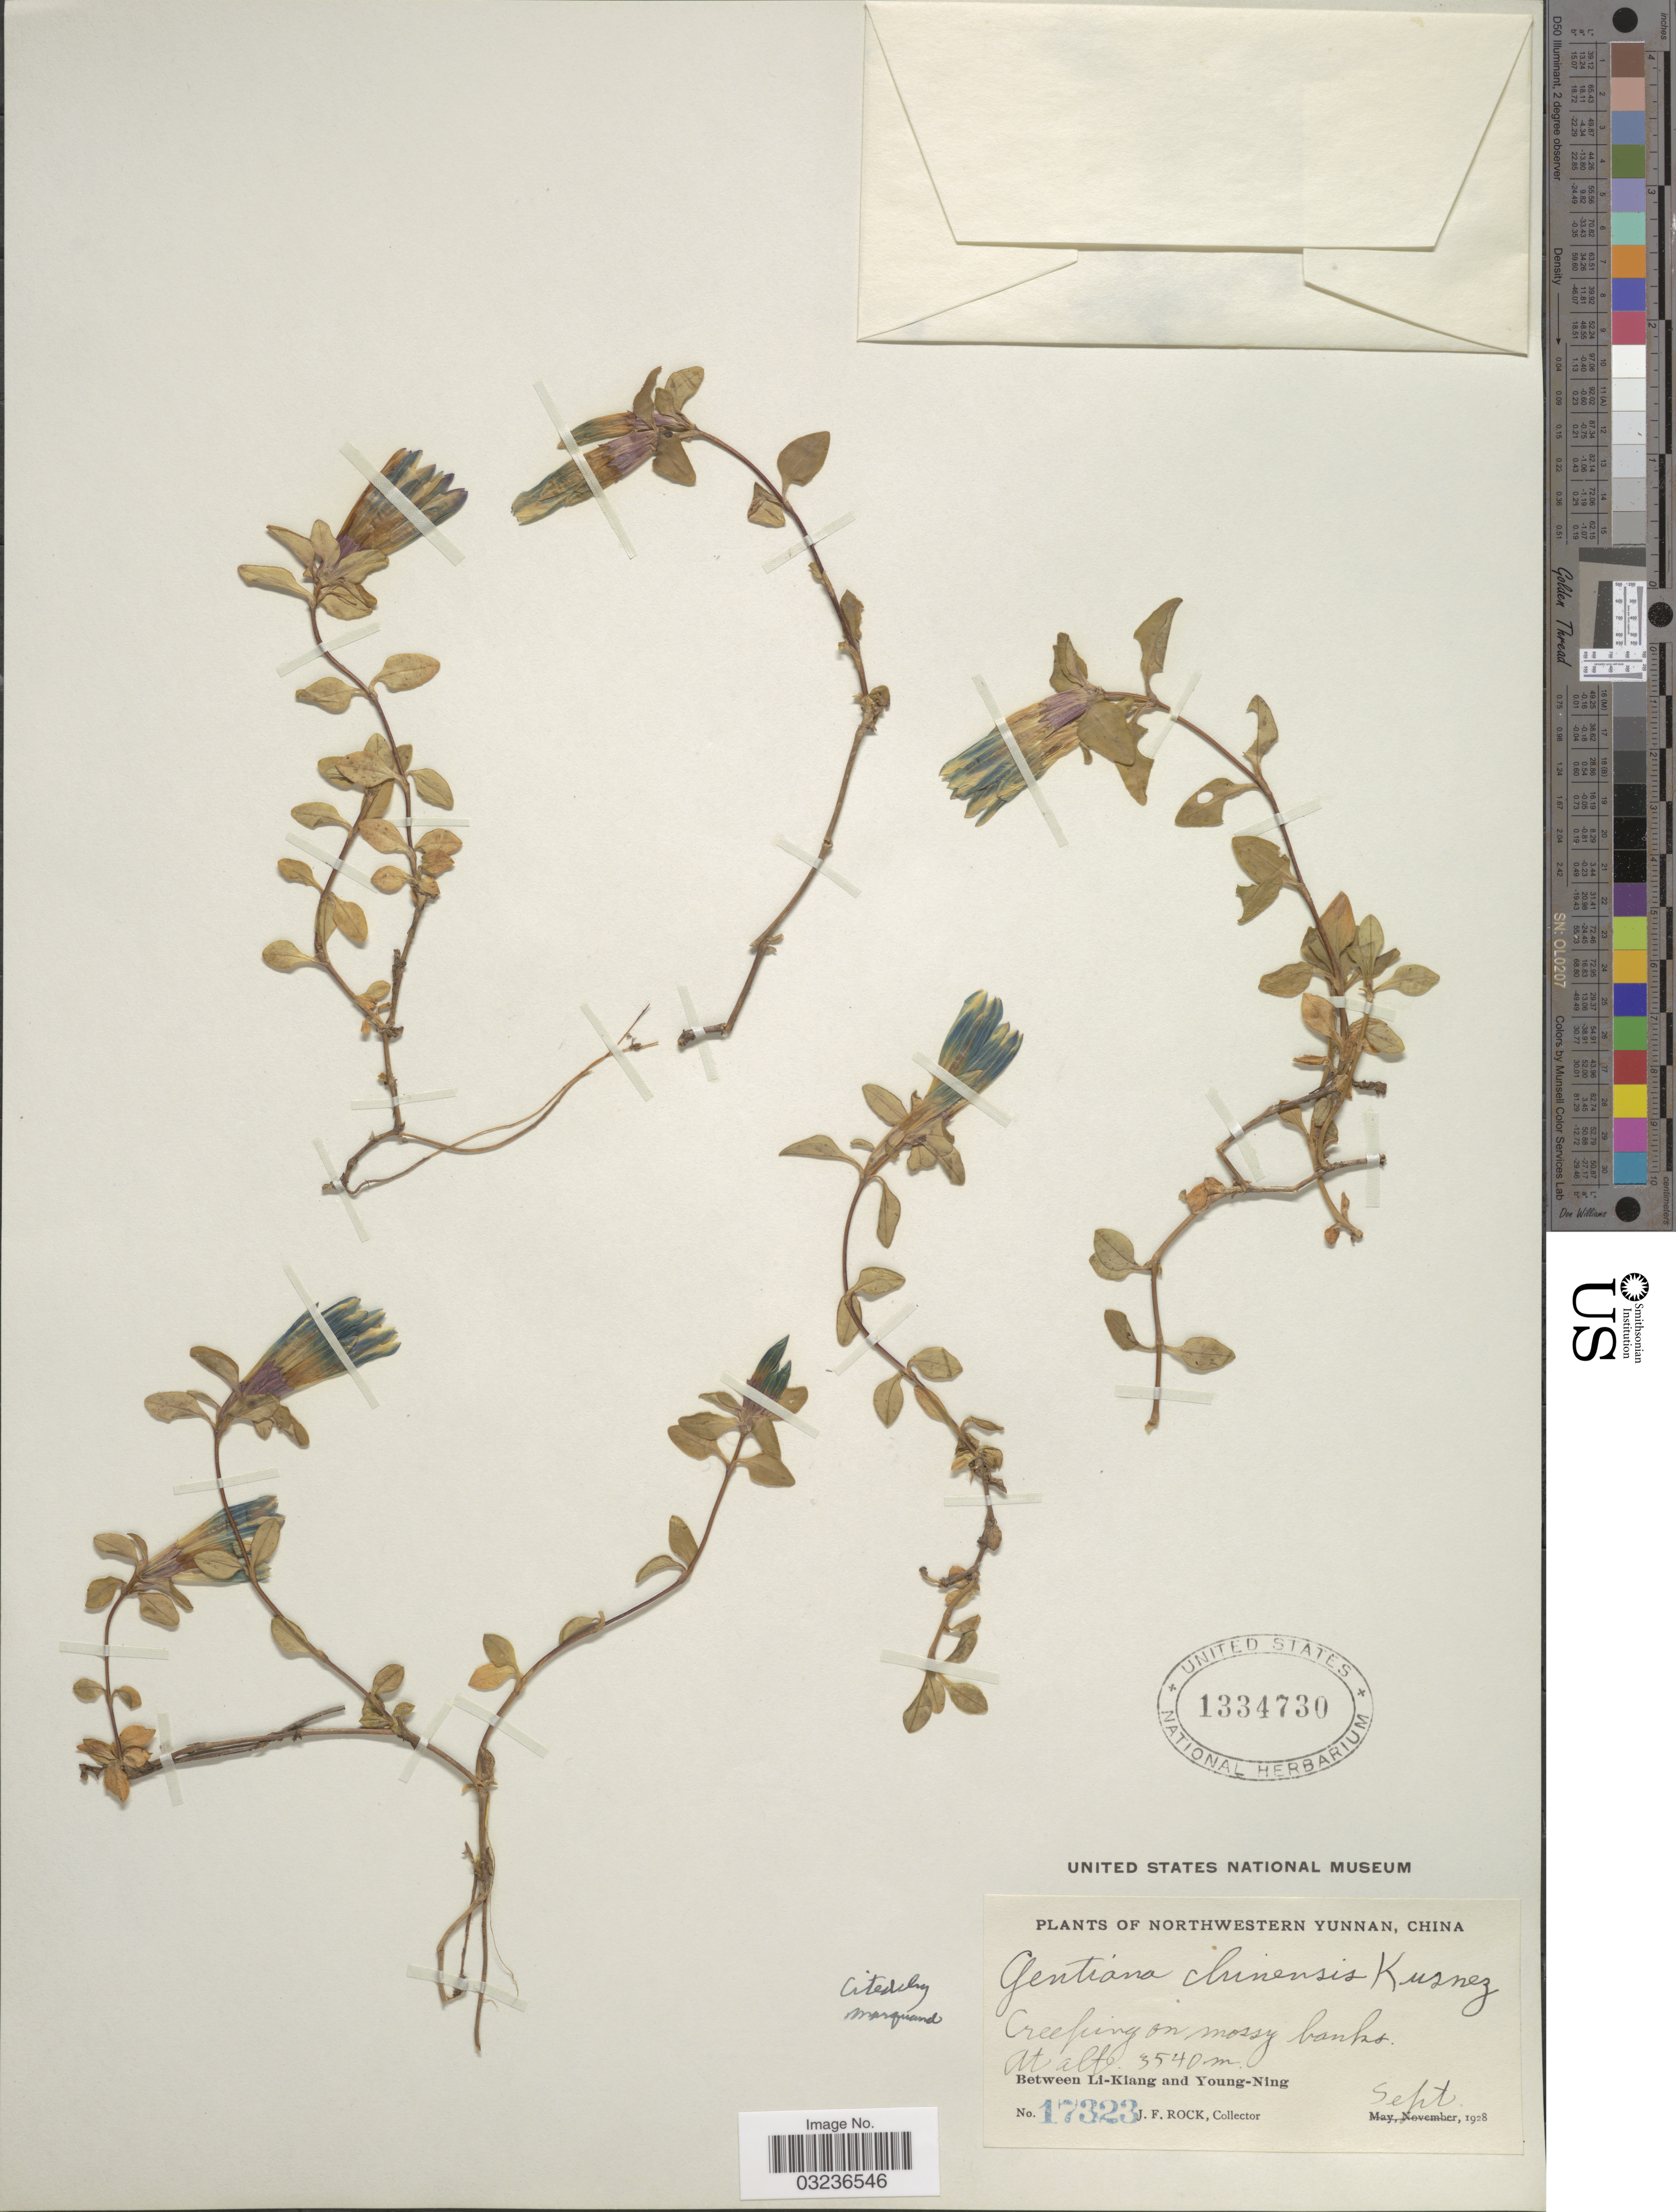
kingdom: Plantae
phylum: Tracheophyta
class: Magnoliopsida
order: Gentianales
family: Gentianaceae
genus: Gentiana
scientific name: Gentiana chinensis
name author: Kusn.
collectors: J. Rock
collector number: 17323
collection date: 1928-09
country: China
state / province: Yunnan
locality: Northwestern Yunnan. Between Li-Kiang and Young-Ning.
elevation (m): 3540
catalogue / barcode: US 1334730